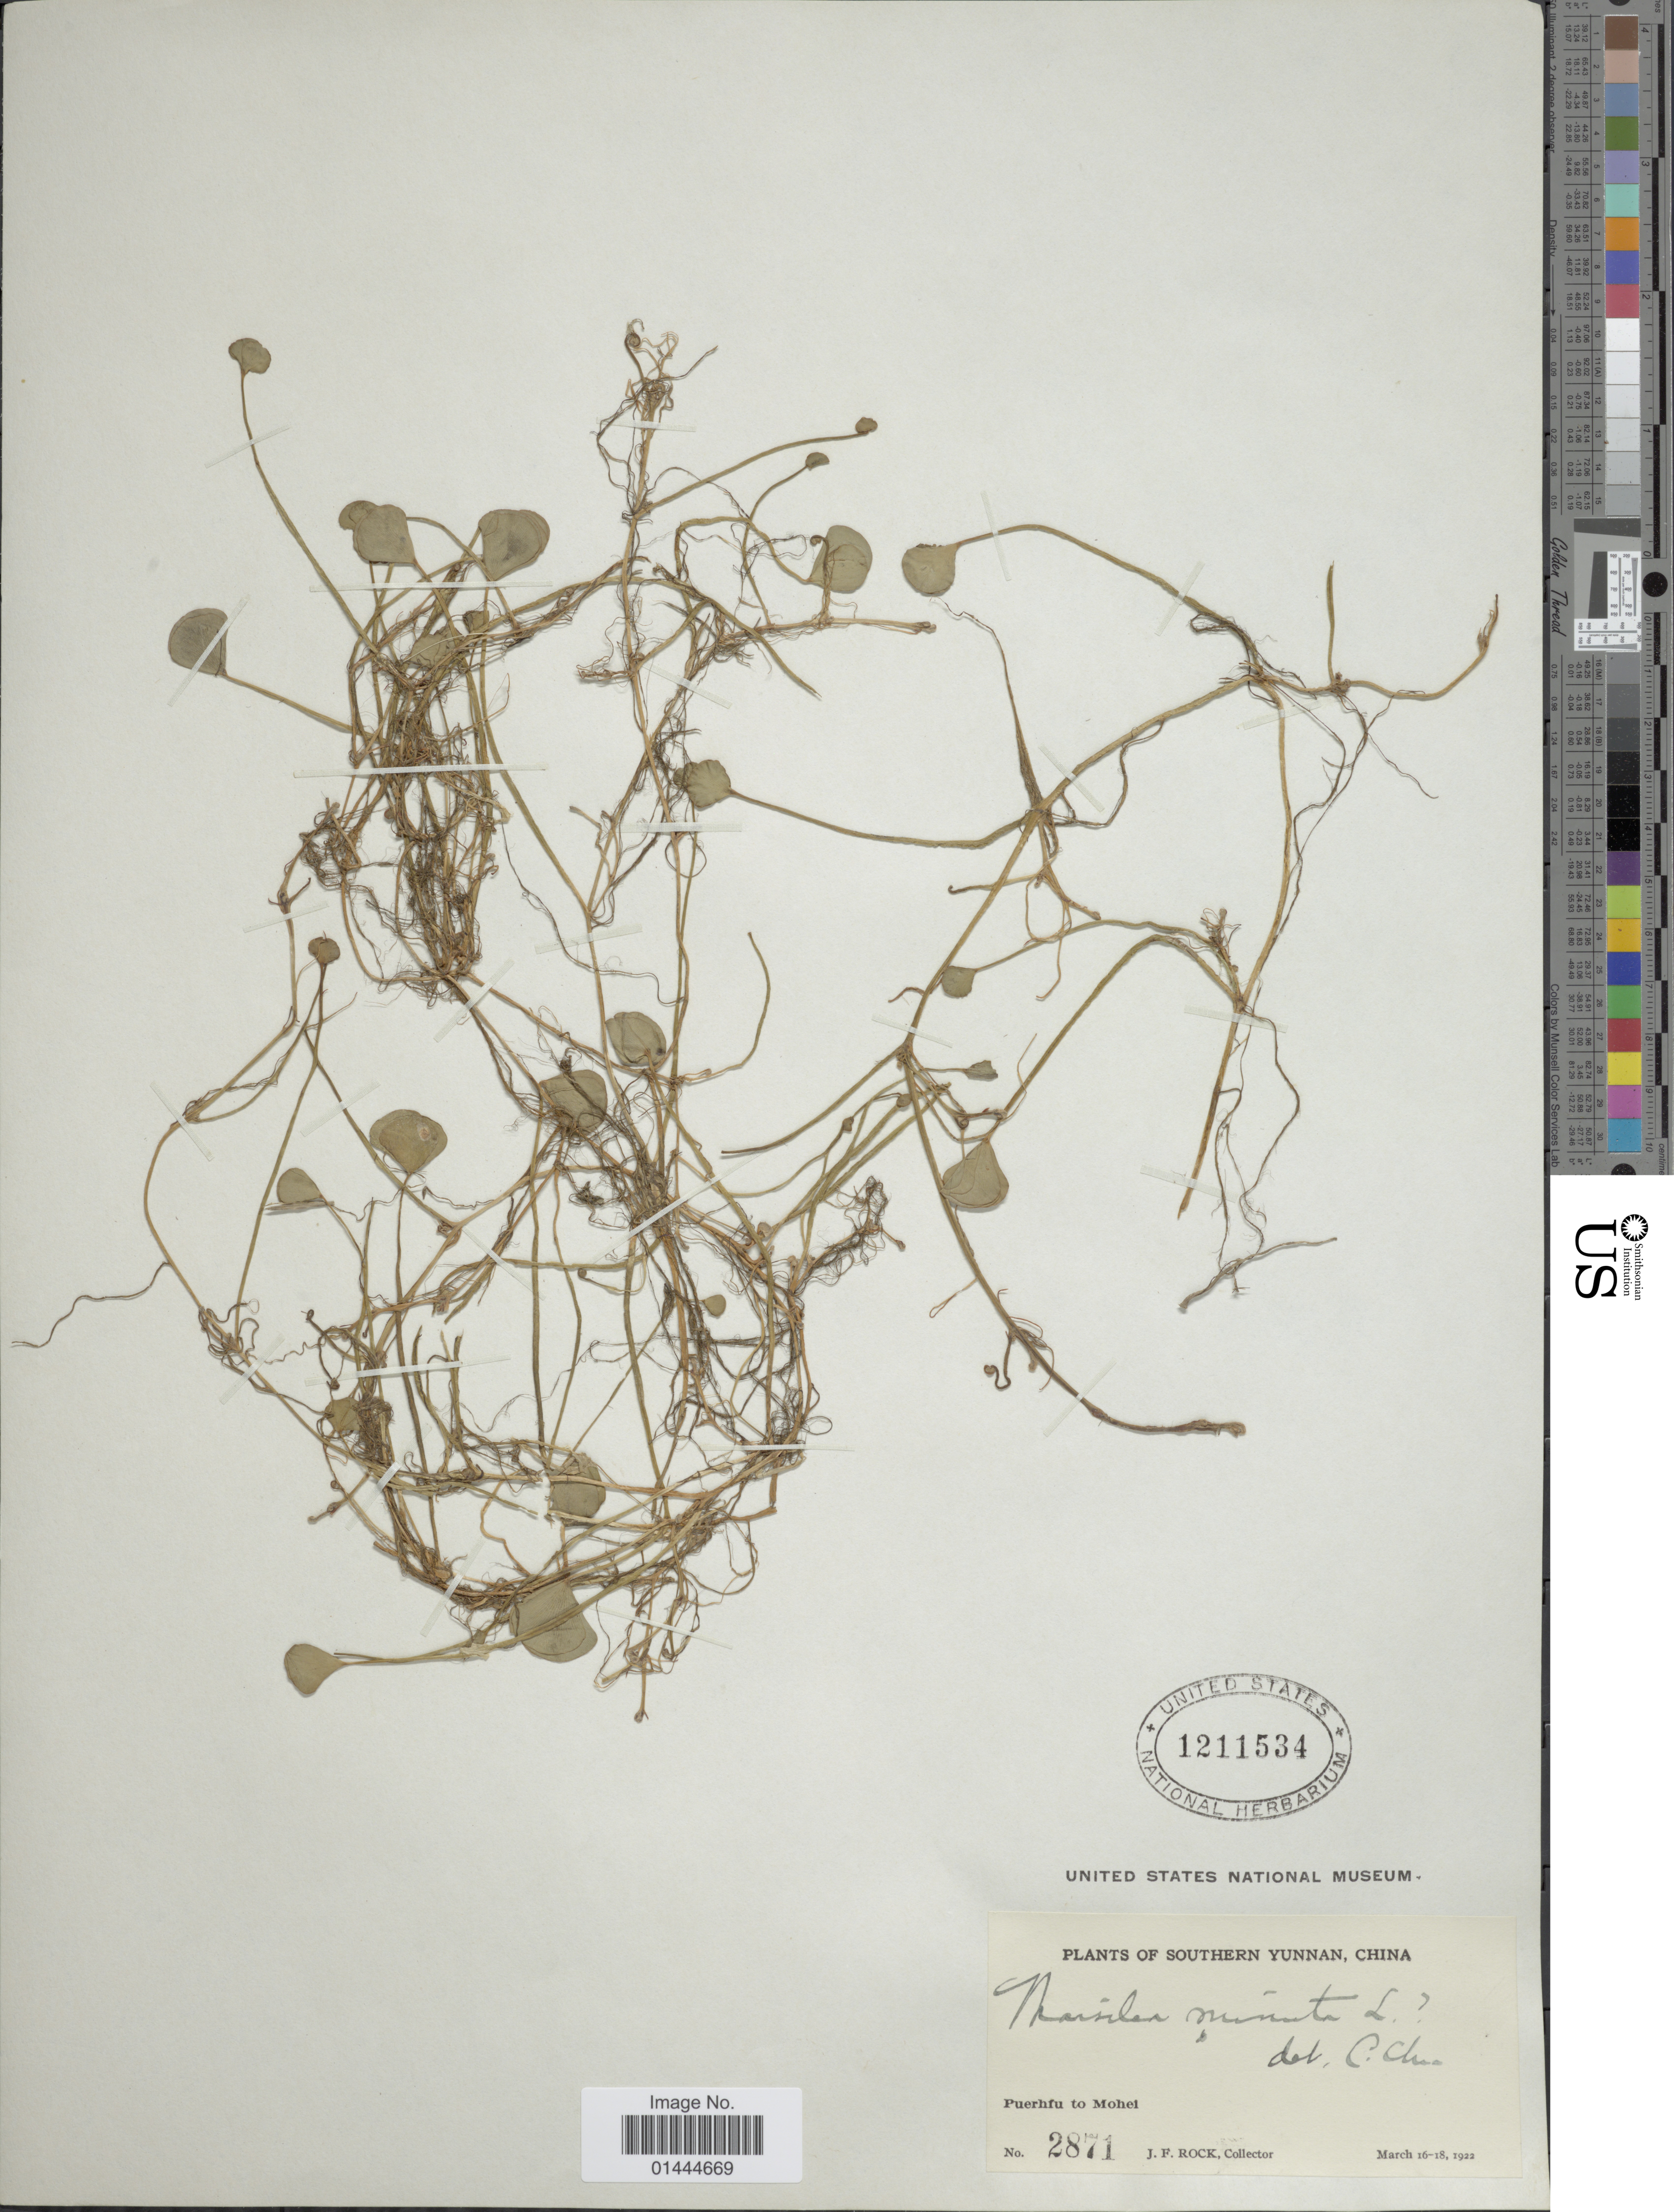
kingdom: Plantae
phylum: Tracheophyta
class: Polypodiopsida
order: Salviniales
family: Marsileaceae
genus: Marsilea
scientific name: Marsilea minuta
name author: L.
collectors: J. F. Rock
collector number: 2871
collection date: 1922-03-16/1922-03-18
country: China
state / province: Yunnan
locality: Southern Yunnan, Puerhiu to Mohei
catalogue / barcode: US 1211534